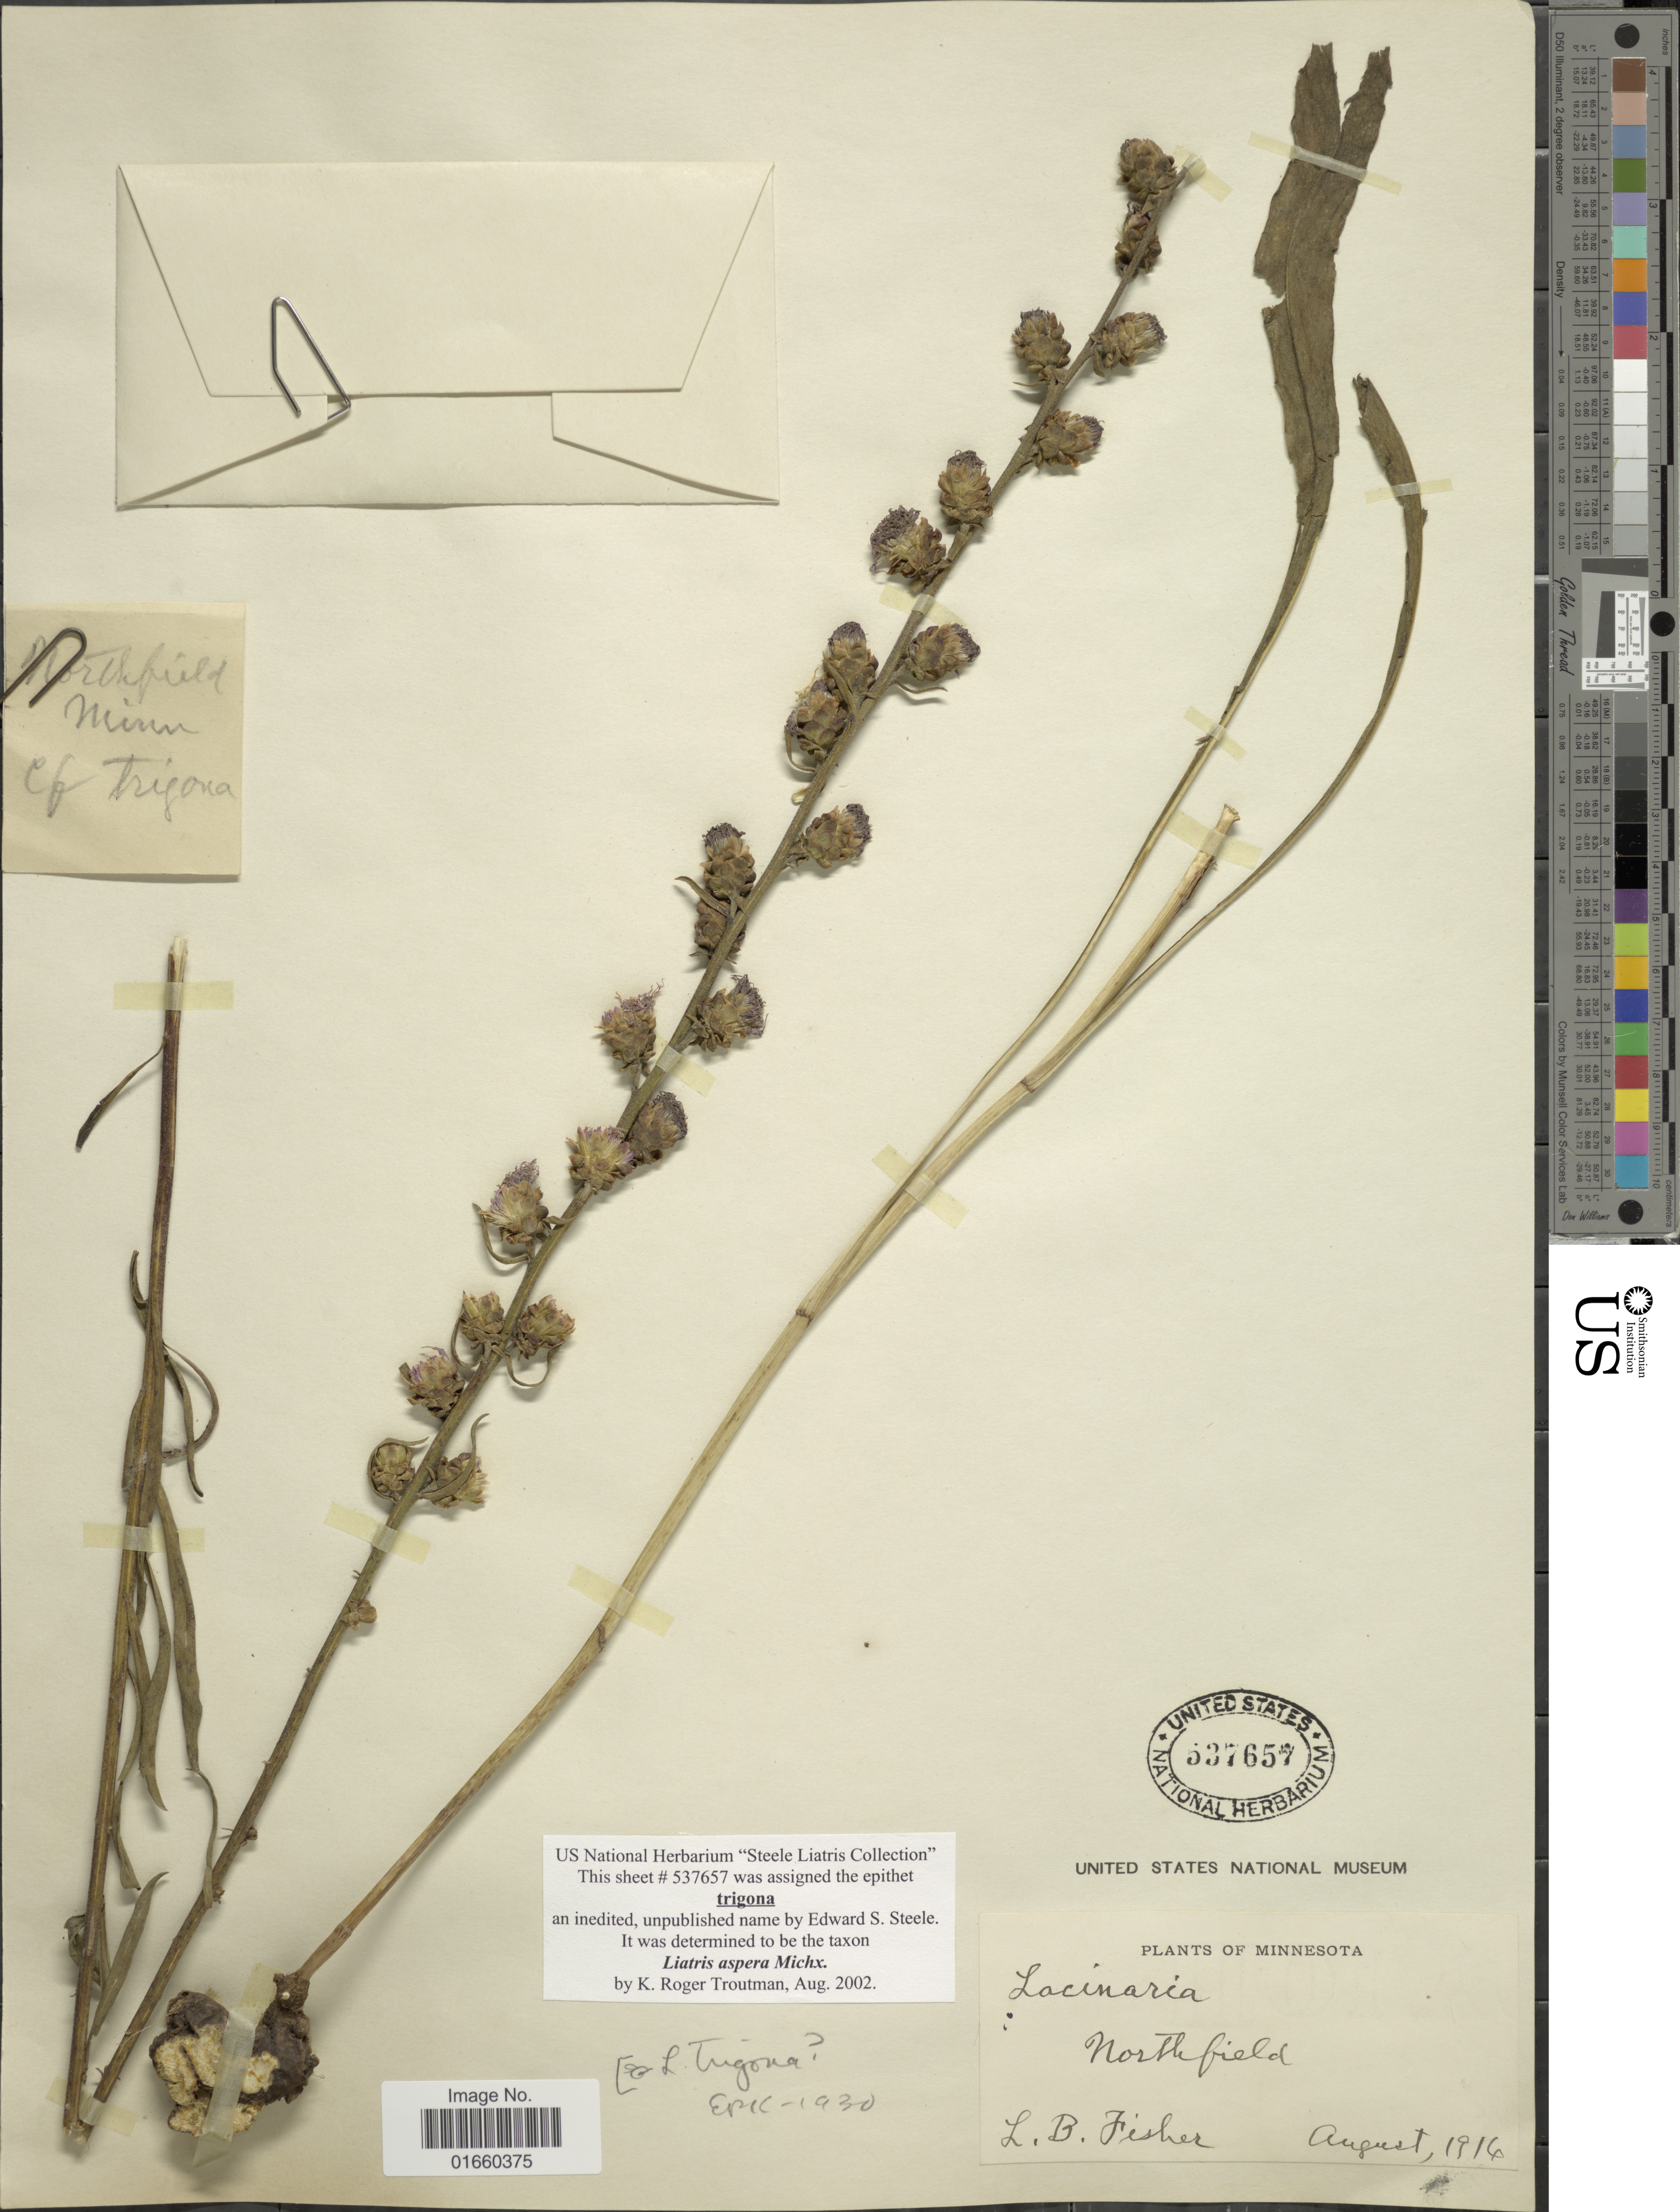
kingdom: Plantae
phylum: Tracheophyta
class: Magnoliopsida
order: Asterales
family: Asteraceae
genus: Liatris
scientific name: Liatris aspera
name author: Michx.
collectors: L. Fisher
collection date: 1916-08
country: United States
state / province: Minnesota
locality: Northfield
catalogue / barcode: US 837657